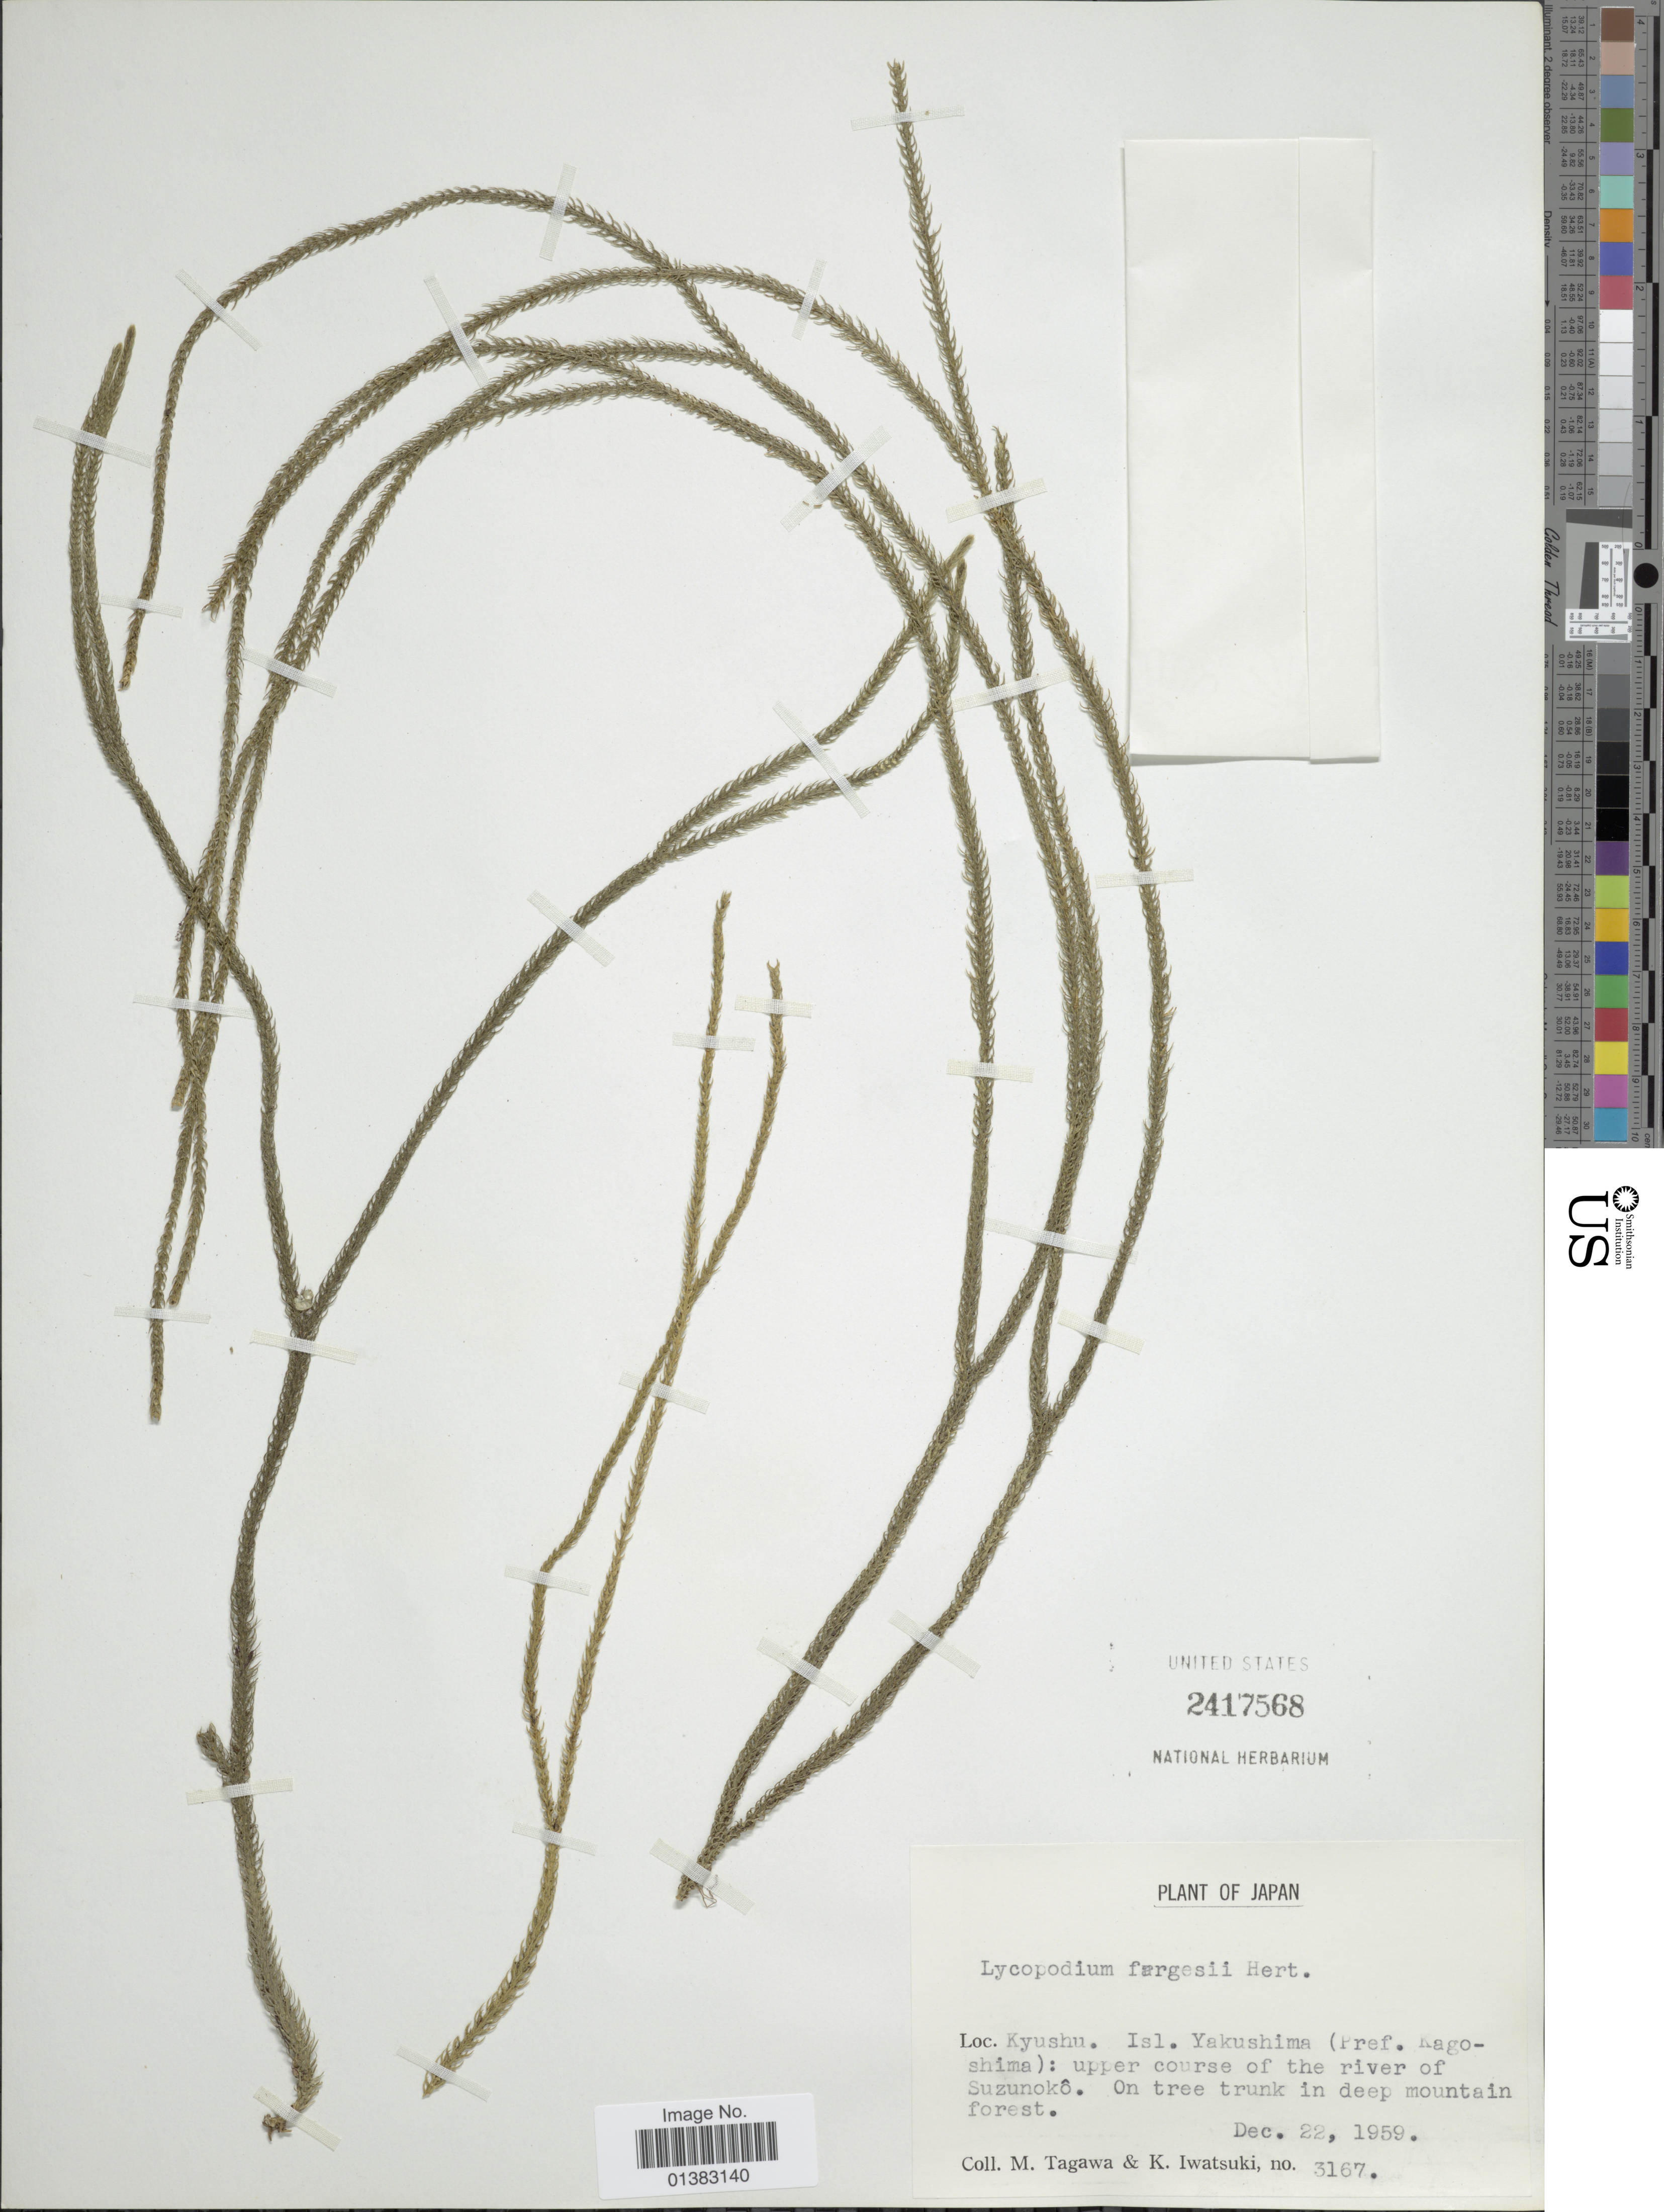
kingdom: Plantae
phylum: Tracheophyta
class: Lycopodiopsida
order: Lycopodiales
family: Lycopodiaceae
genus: Phlegmariurus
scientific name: Phlegmariurus fargesii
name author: (Herter) Ching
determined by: Field, A. R.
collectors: M. Tagawa & K. Iwatsuki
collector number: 3167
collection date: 1959-12-22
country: Japan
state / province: Kagosima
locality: Kyushu. Isl. Yakushima (Pref. Kagoshima): upper course of the river of Suzunokô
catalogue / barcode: US 2417568